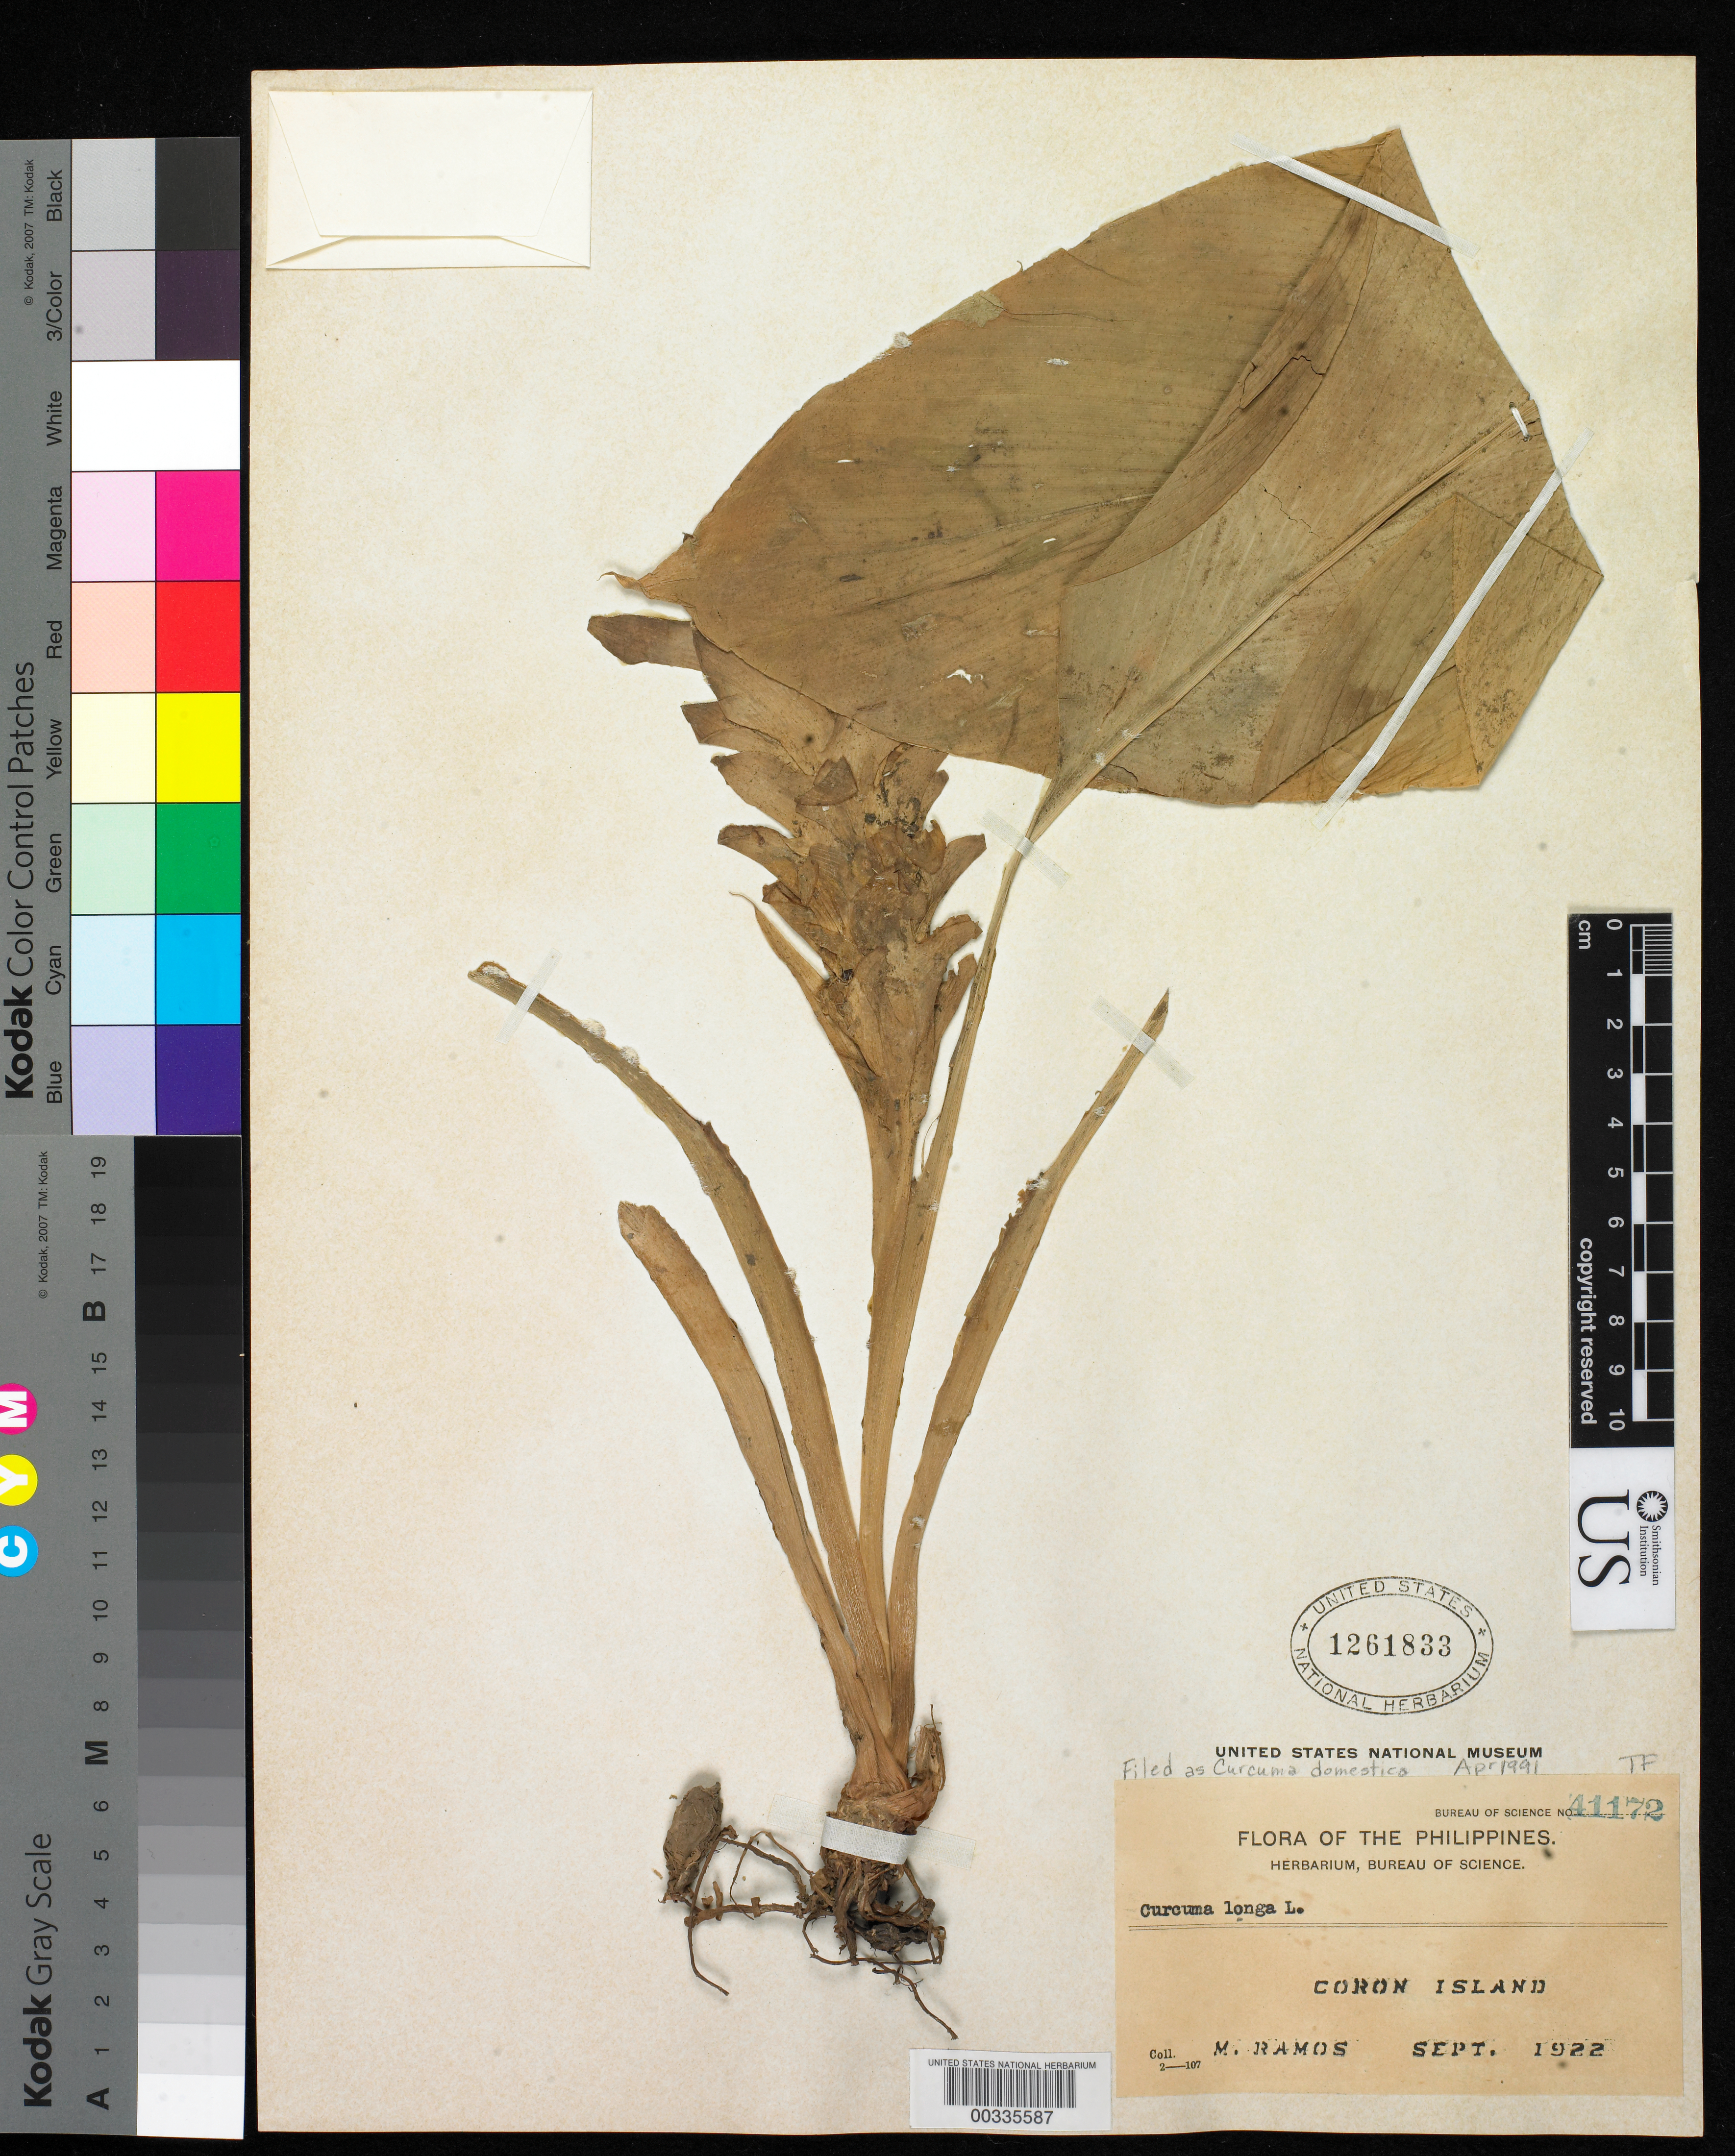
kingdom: Plantae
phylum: Tracheophyta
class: Liliopsida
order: Zingiberales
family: Zingiberaceae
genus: Curcuma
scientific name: Curcuma longa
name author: L.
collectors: M. Ramos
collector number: Bur. Sci. 41172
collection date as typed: Sep 1922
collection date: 1922-09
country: Philippines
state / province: Mimaropa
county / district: Palawan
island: Coron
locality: Coron island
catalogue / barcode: US 1261833